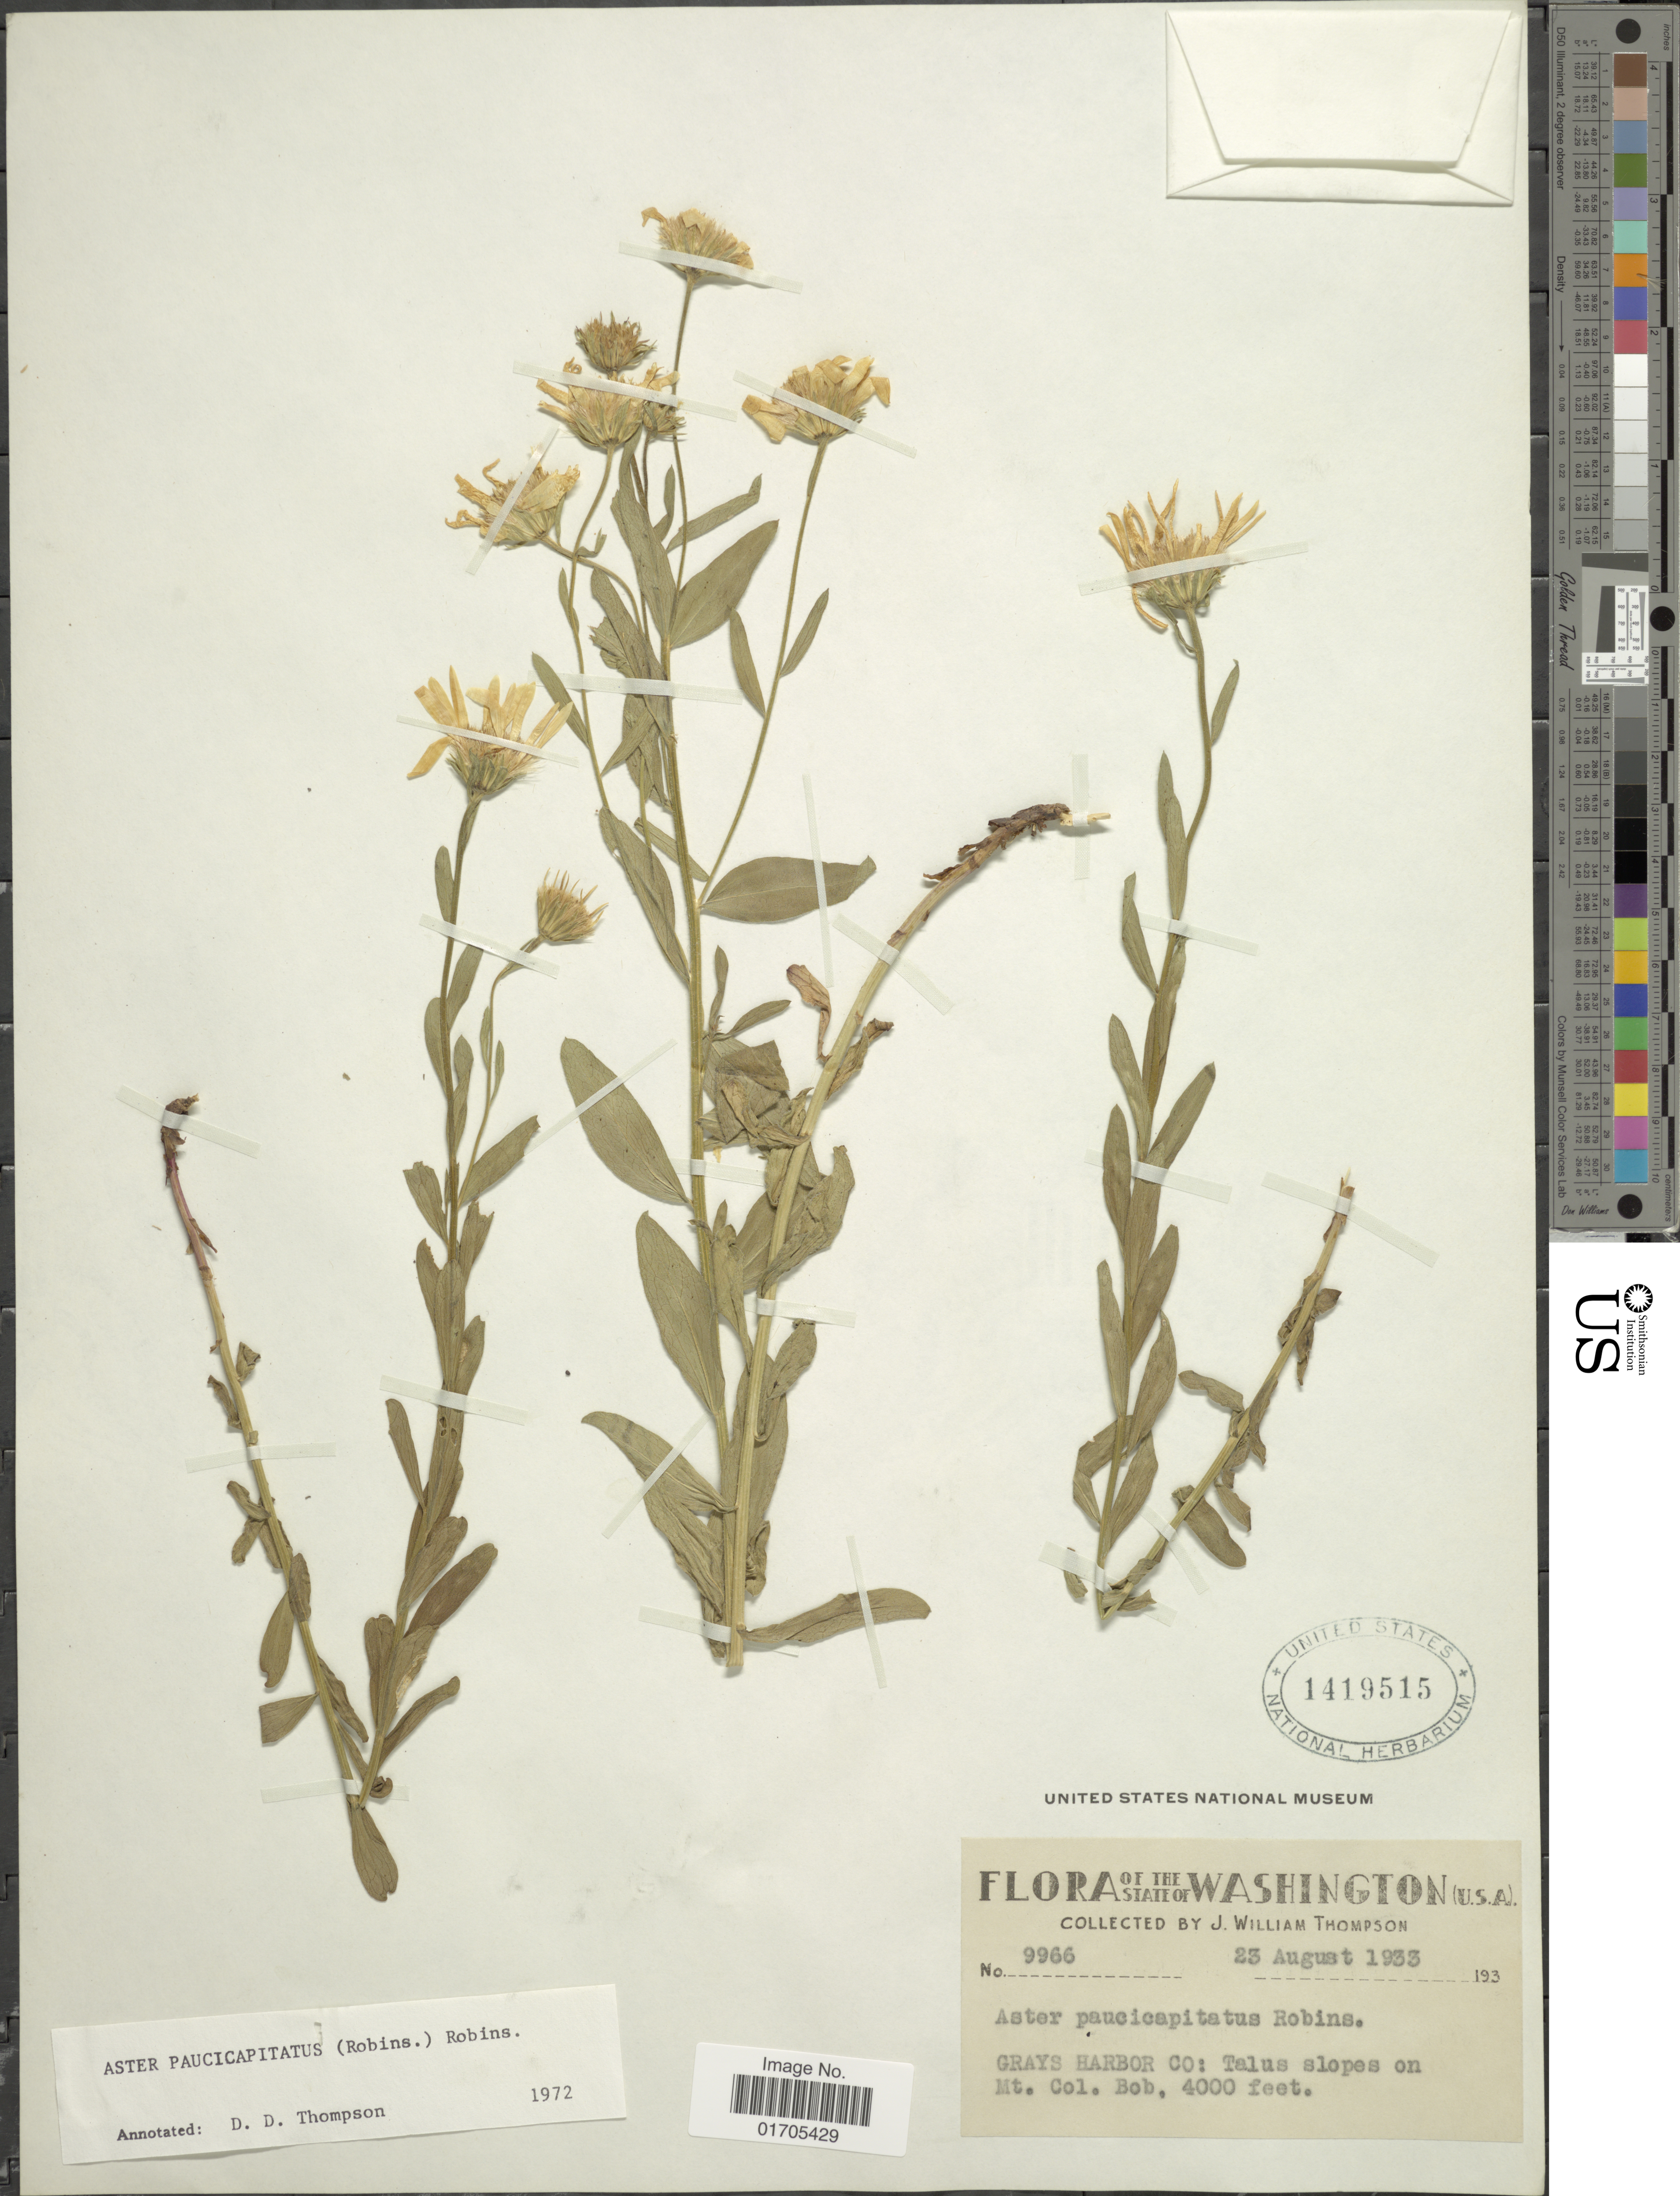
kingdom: Plantae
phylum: Tracheophyta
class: Magnoliopsida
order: Asterales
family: Asteraceae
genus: Eucephalus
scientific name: Eucephalus paucicapitatus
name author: (B.L. Rob.) Greene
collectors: J. W. Thompson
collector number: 9966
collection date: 1933-08-23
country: United States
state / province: Washington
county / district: Grays Harbor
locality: State of Washington (U.S.A.). Grays Harbor Co: Talus slopes on Mt. Col. Bob.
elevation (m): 1219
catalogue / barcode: US 1419515